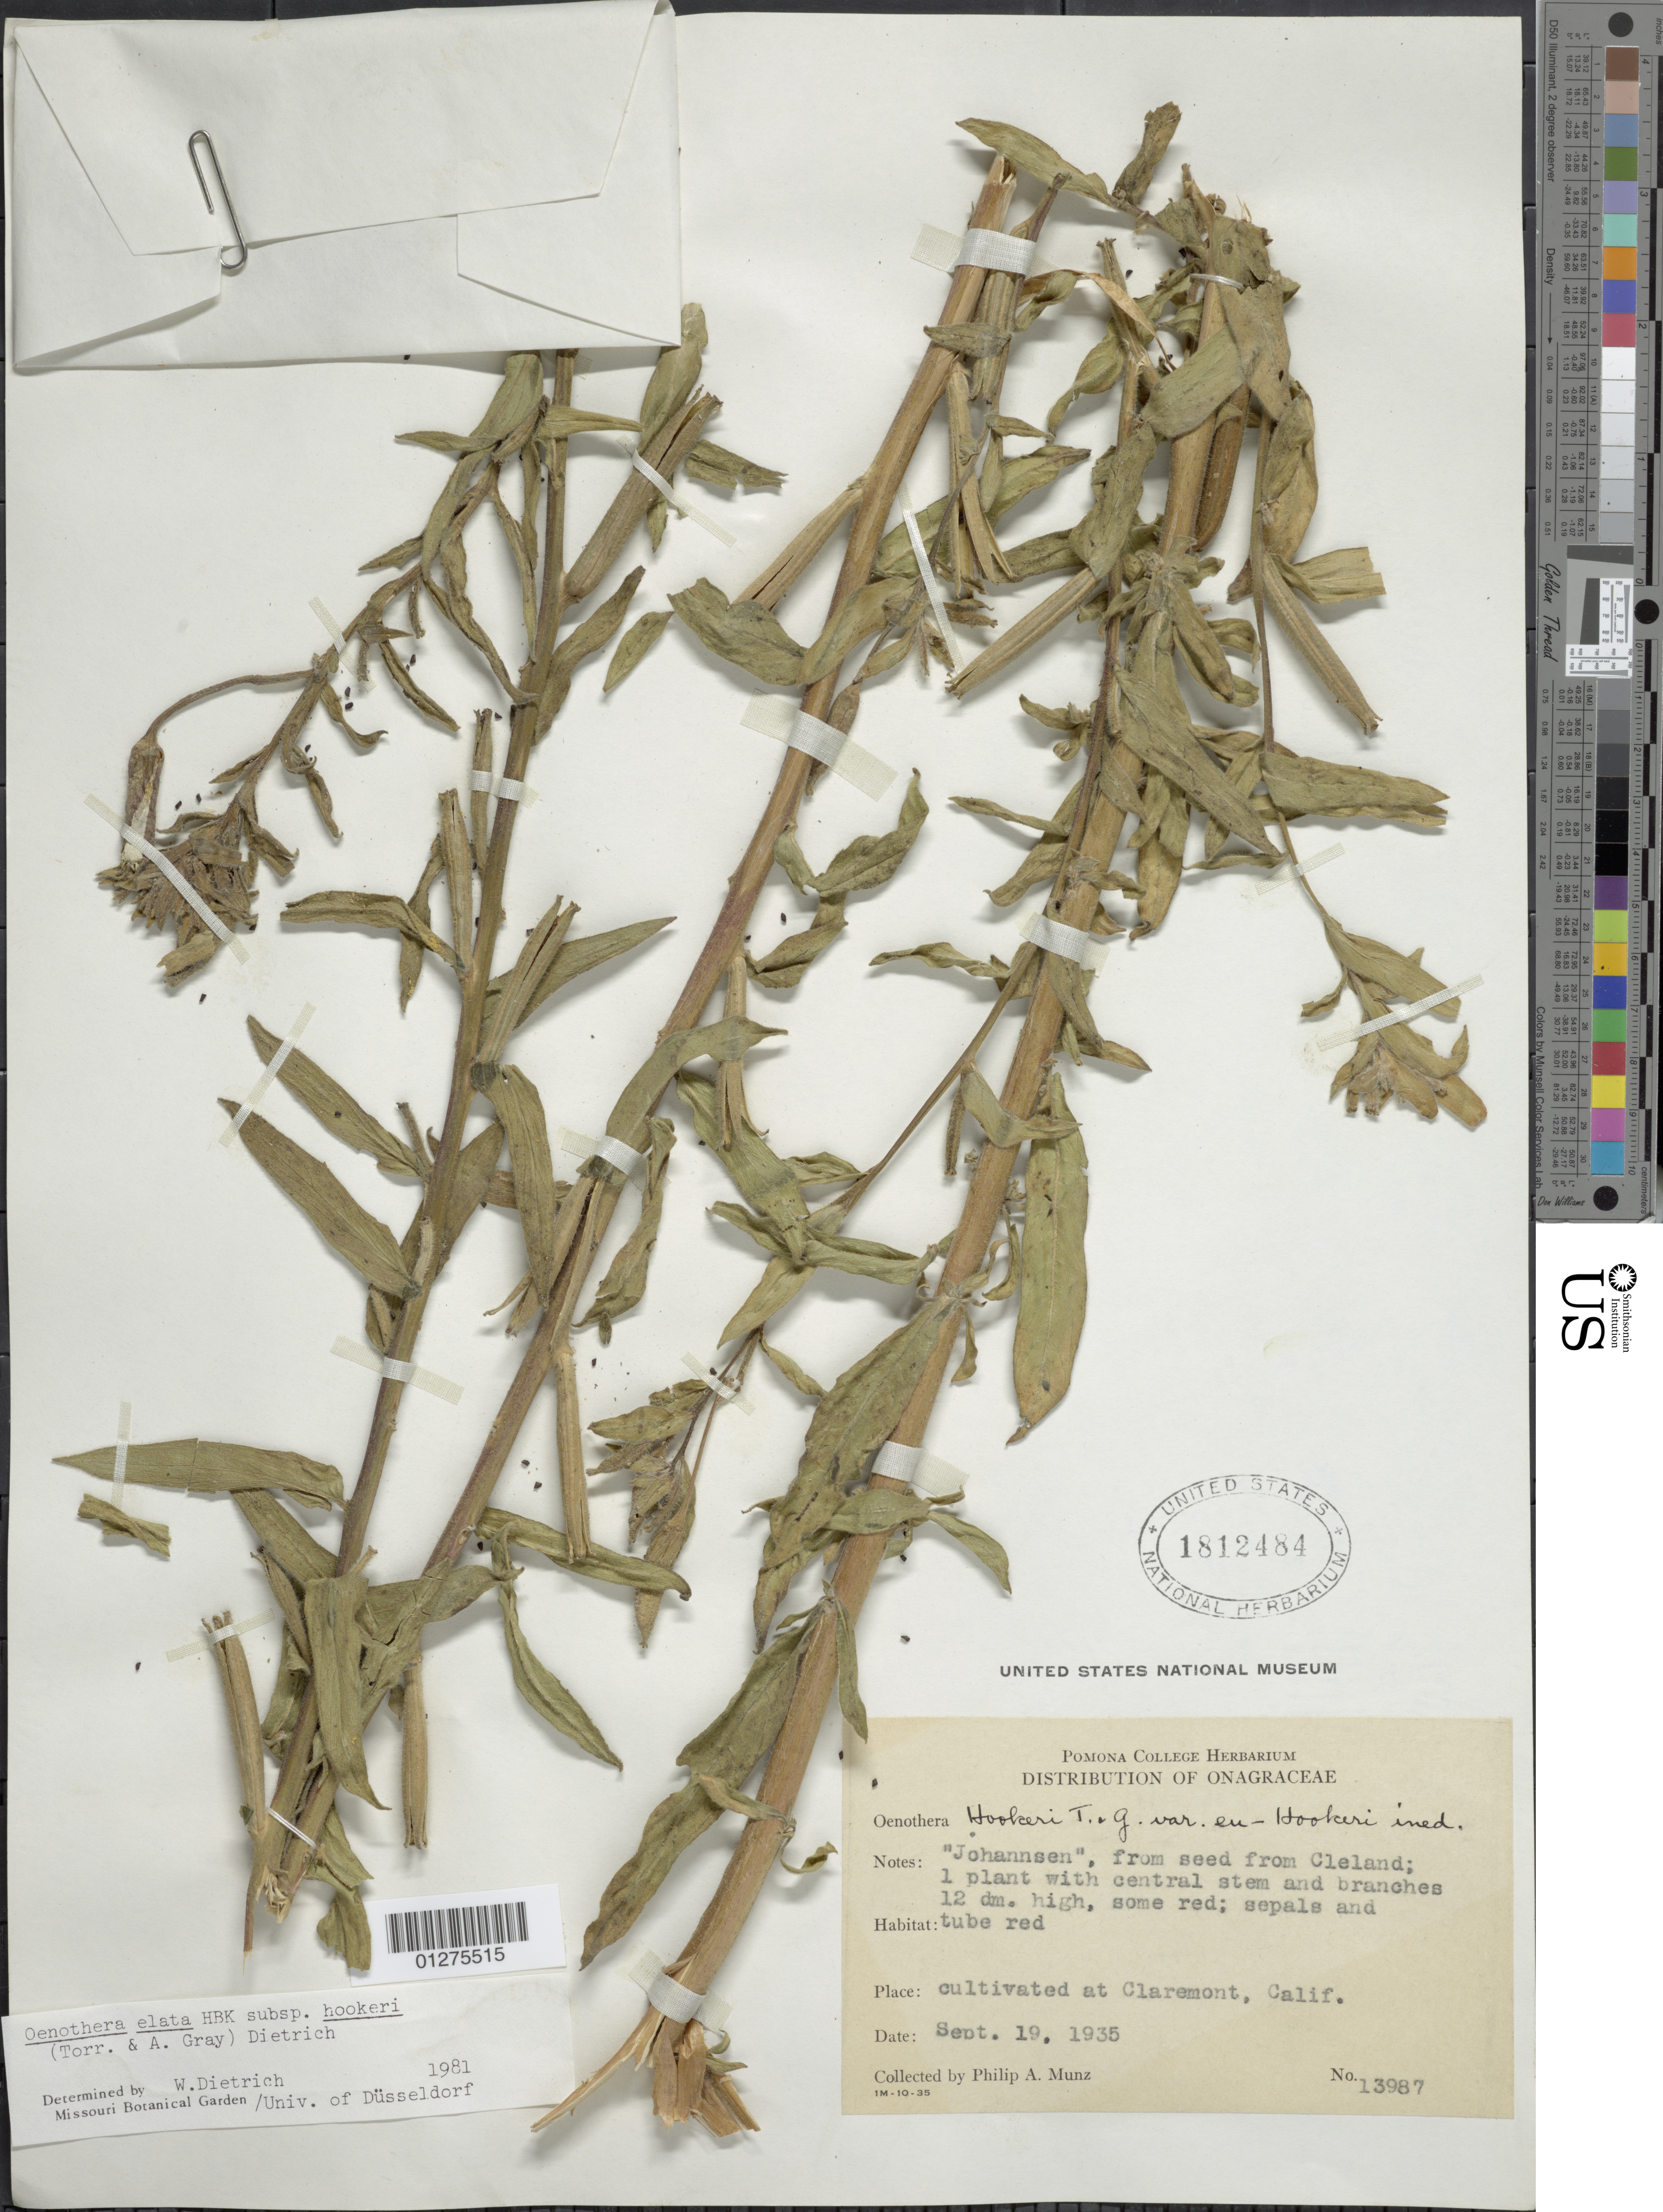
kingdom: Plantae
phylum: Tracheophyta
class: Magnoliopsida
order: Myrtales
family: Onagraceae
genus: Oenothera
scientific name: Oenothera elata subsp. hookeri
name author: (Torr. & A. Gray) W. Dietr. & W.L. Wagner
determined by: Dietrich, W.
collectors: P. A. Munz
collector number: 13987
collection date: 1935-09-19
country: United States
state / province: California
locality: Claremont.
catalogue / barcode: US 1812484